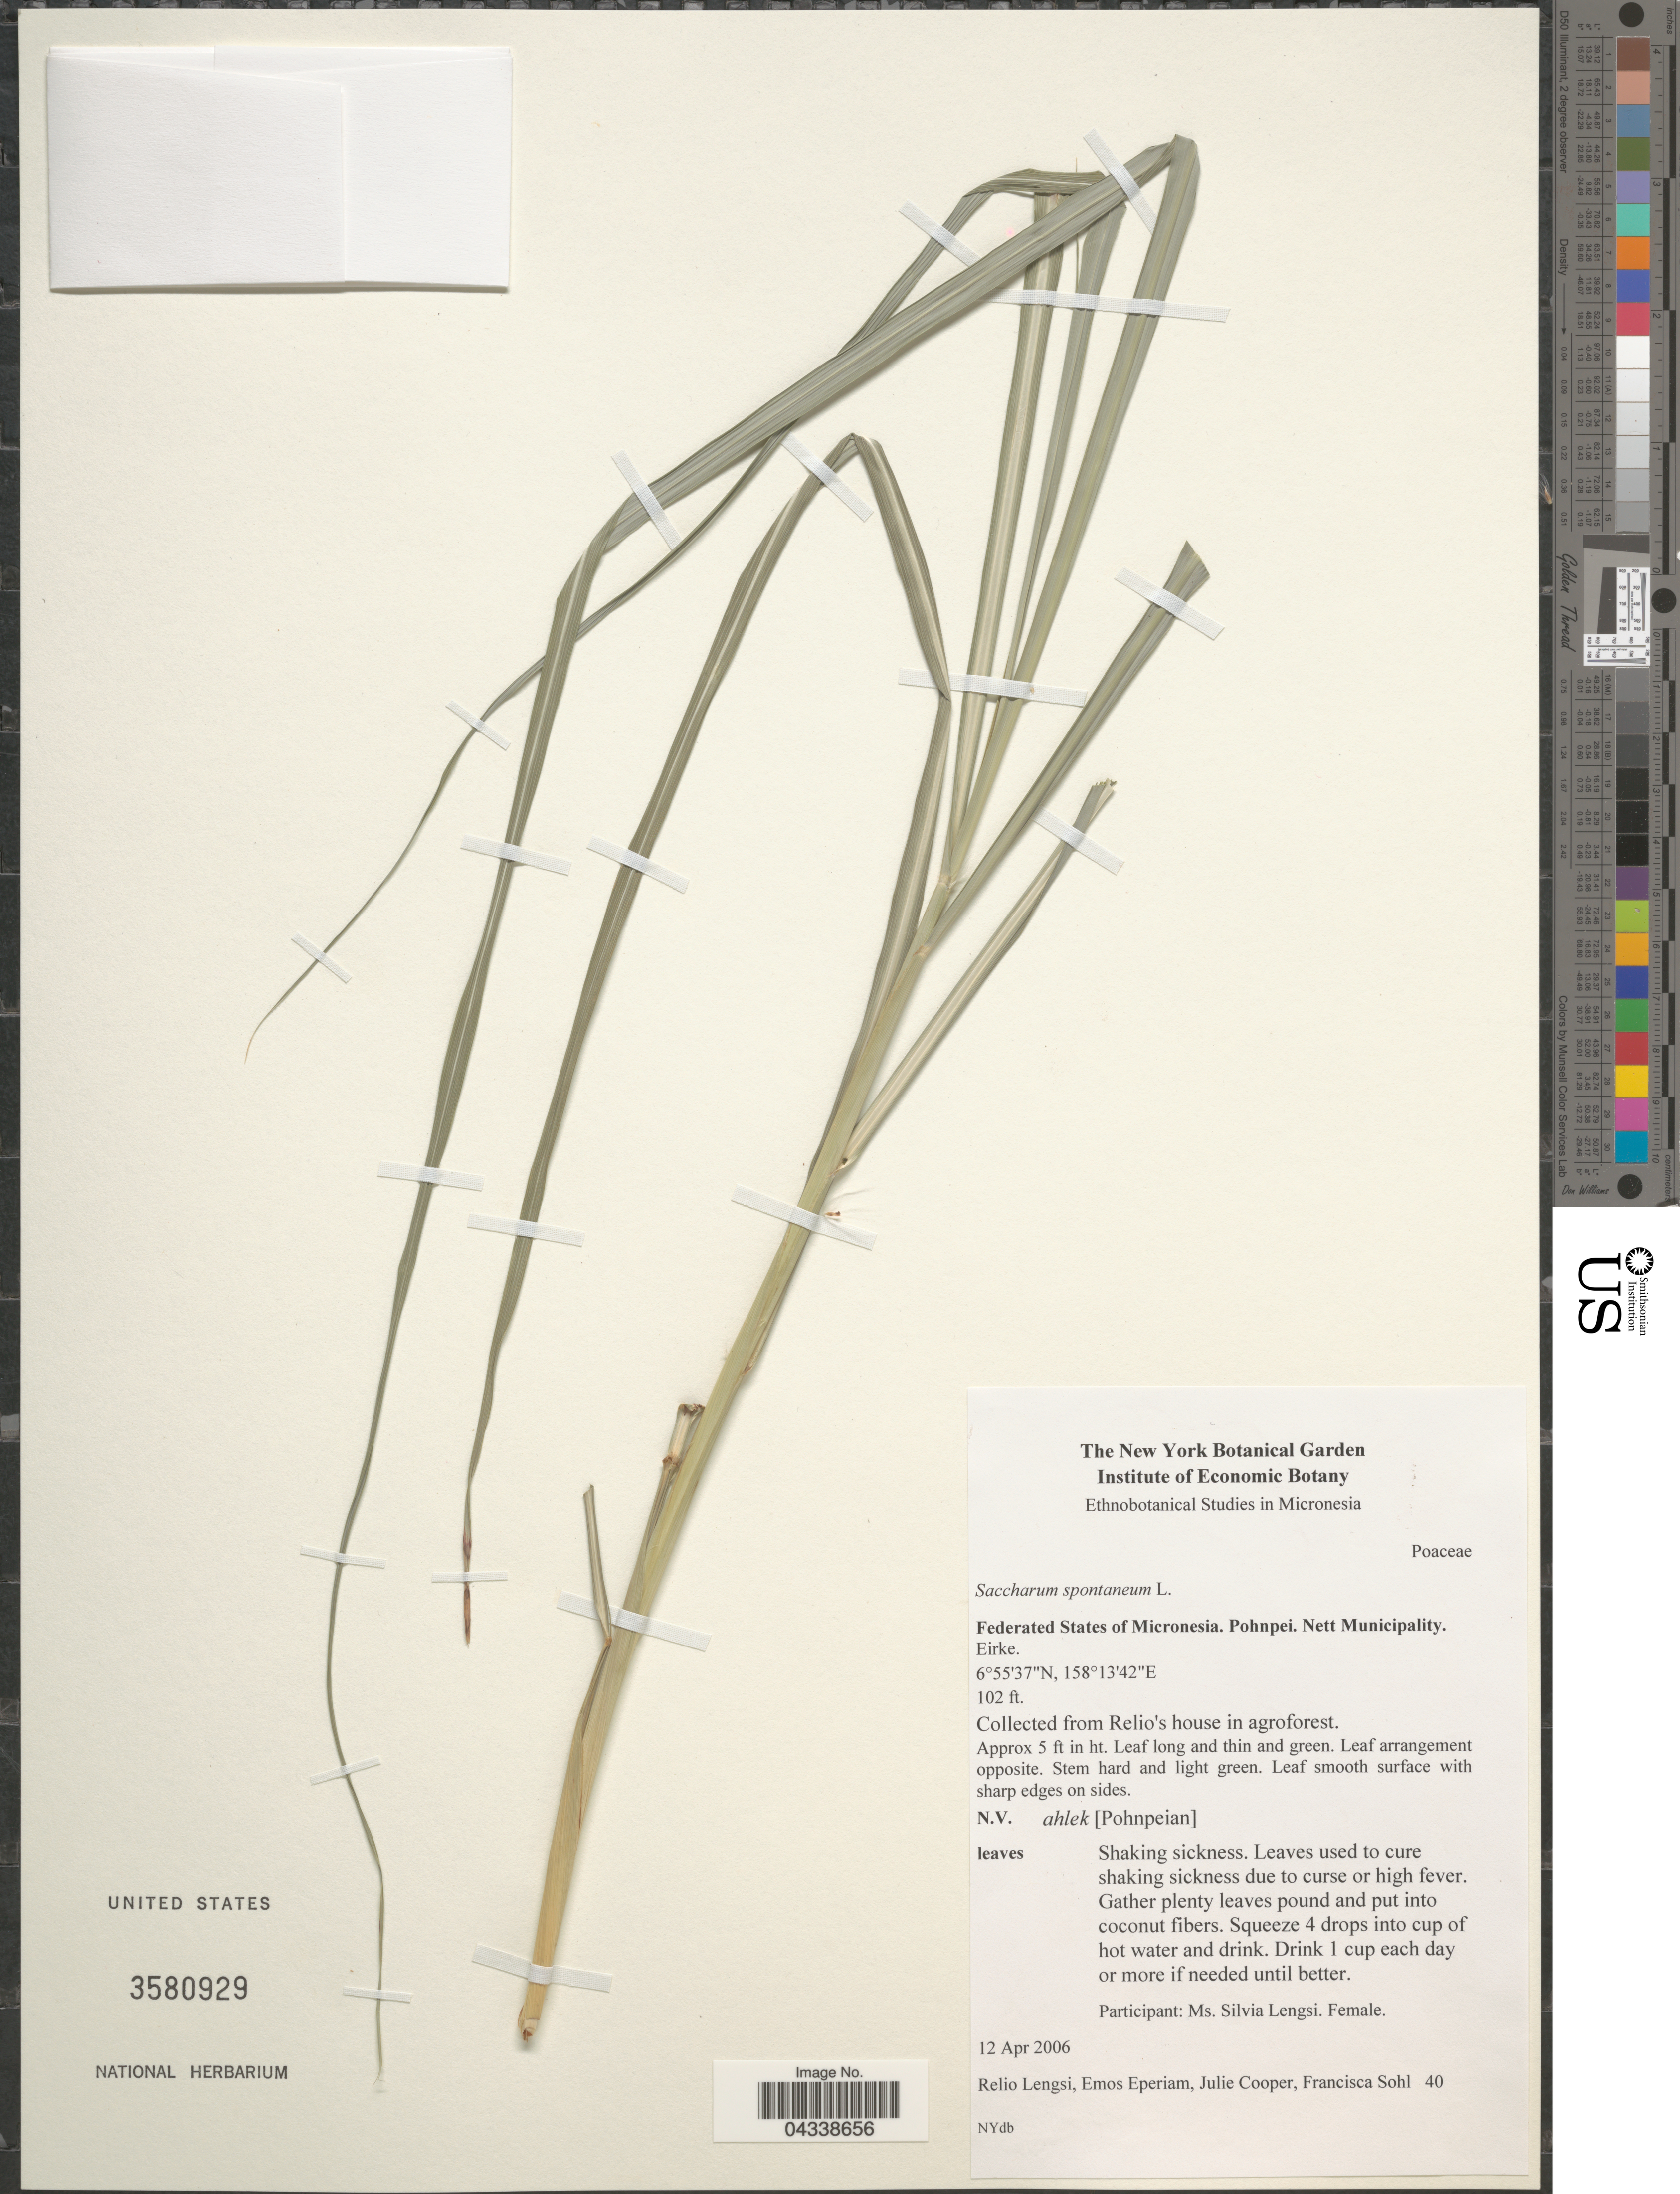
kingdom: Plantae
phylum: Tracheophyta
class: Liliopsida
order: Poales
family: Poaceae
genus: Saccharum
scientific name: Saccharum spontaneum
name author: L.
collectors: R. Lengsi, E. Eperiam, J. Cooper & F. Sohl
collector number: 40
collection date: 2006-04-12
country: Micronesia, Federated States of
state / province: Pohnpei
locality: Federated States of Micronesia. Nett Municipality. Eirke.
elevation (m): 31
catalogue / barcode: US 3580929